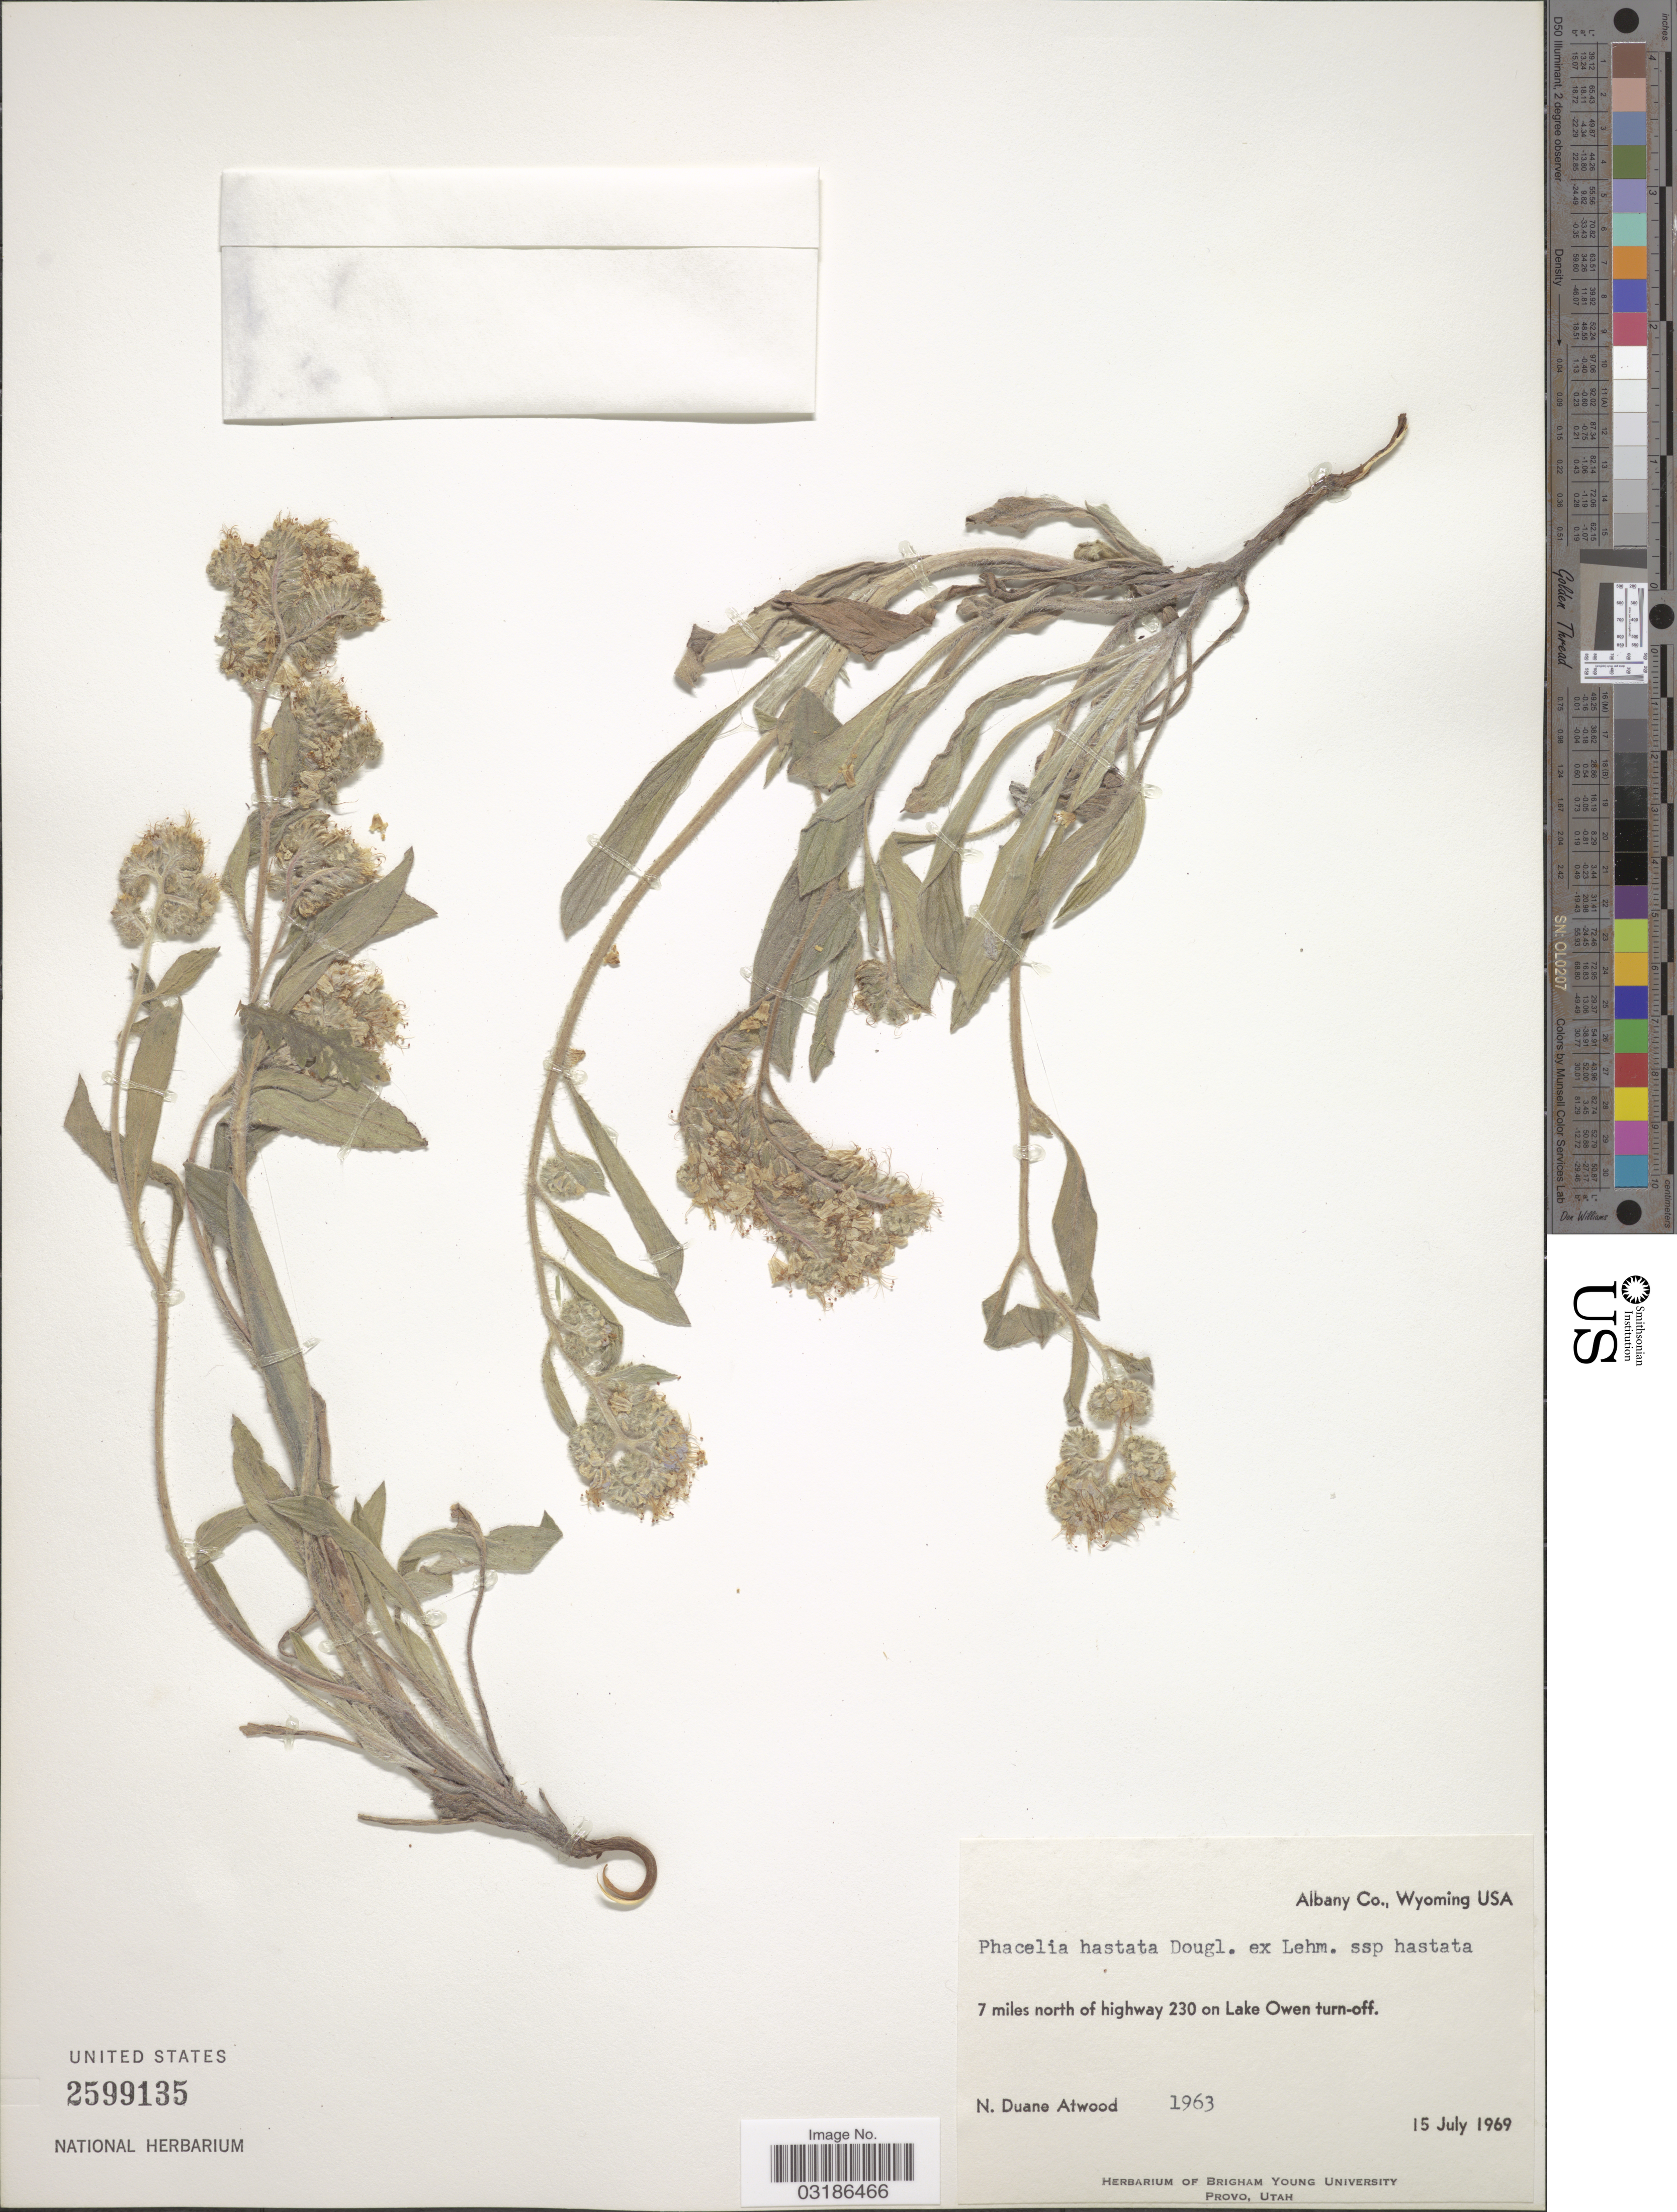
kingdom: Plantae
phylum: Tracheophyta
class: Magnoliopsida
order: Boraginales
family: Hydrophyllaceae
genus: Phacelia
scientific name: Phacelia hastata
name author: Douglas ex Lehm.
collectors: N. Atwood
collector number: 1963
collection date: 1969-07-15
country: United States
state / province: Wyoming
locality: Albany Co. 7 miles north of highway 230 on Lake Owen turn-off.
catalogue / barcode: US 2599135